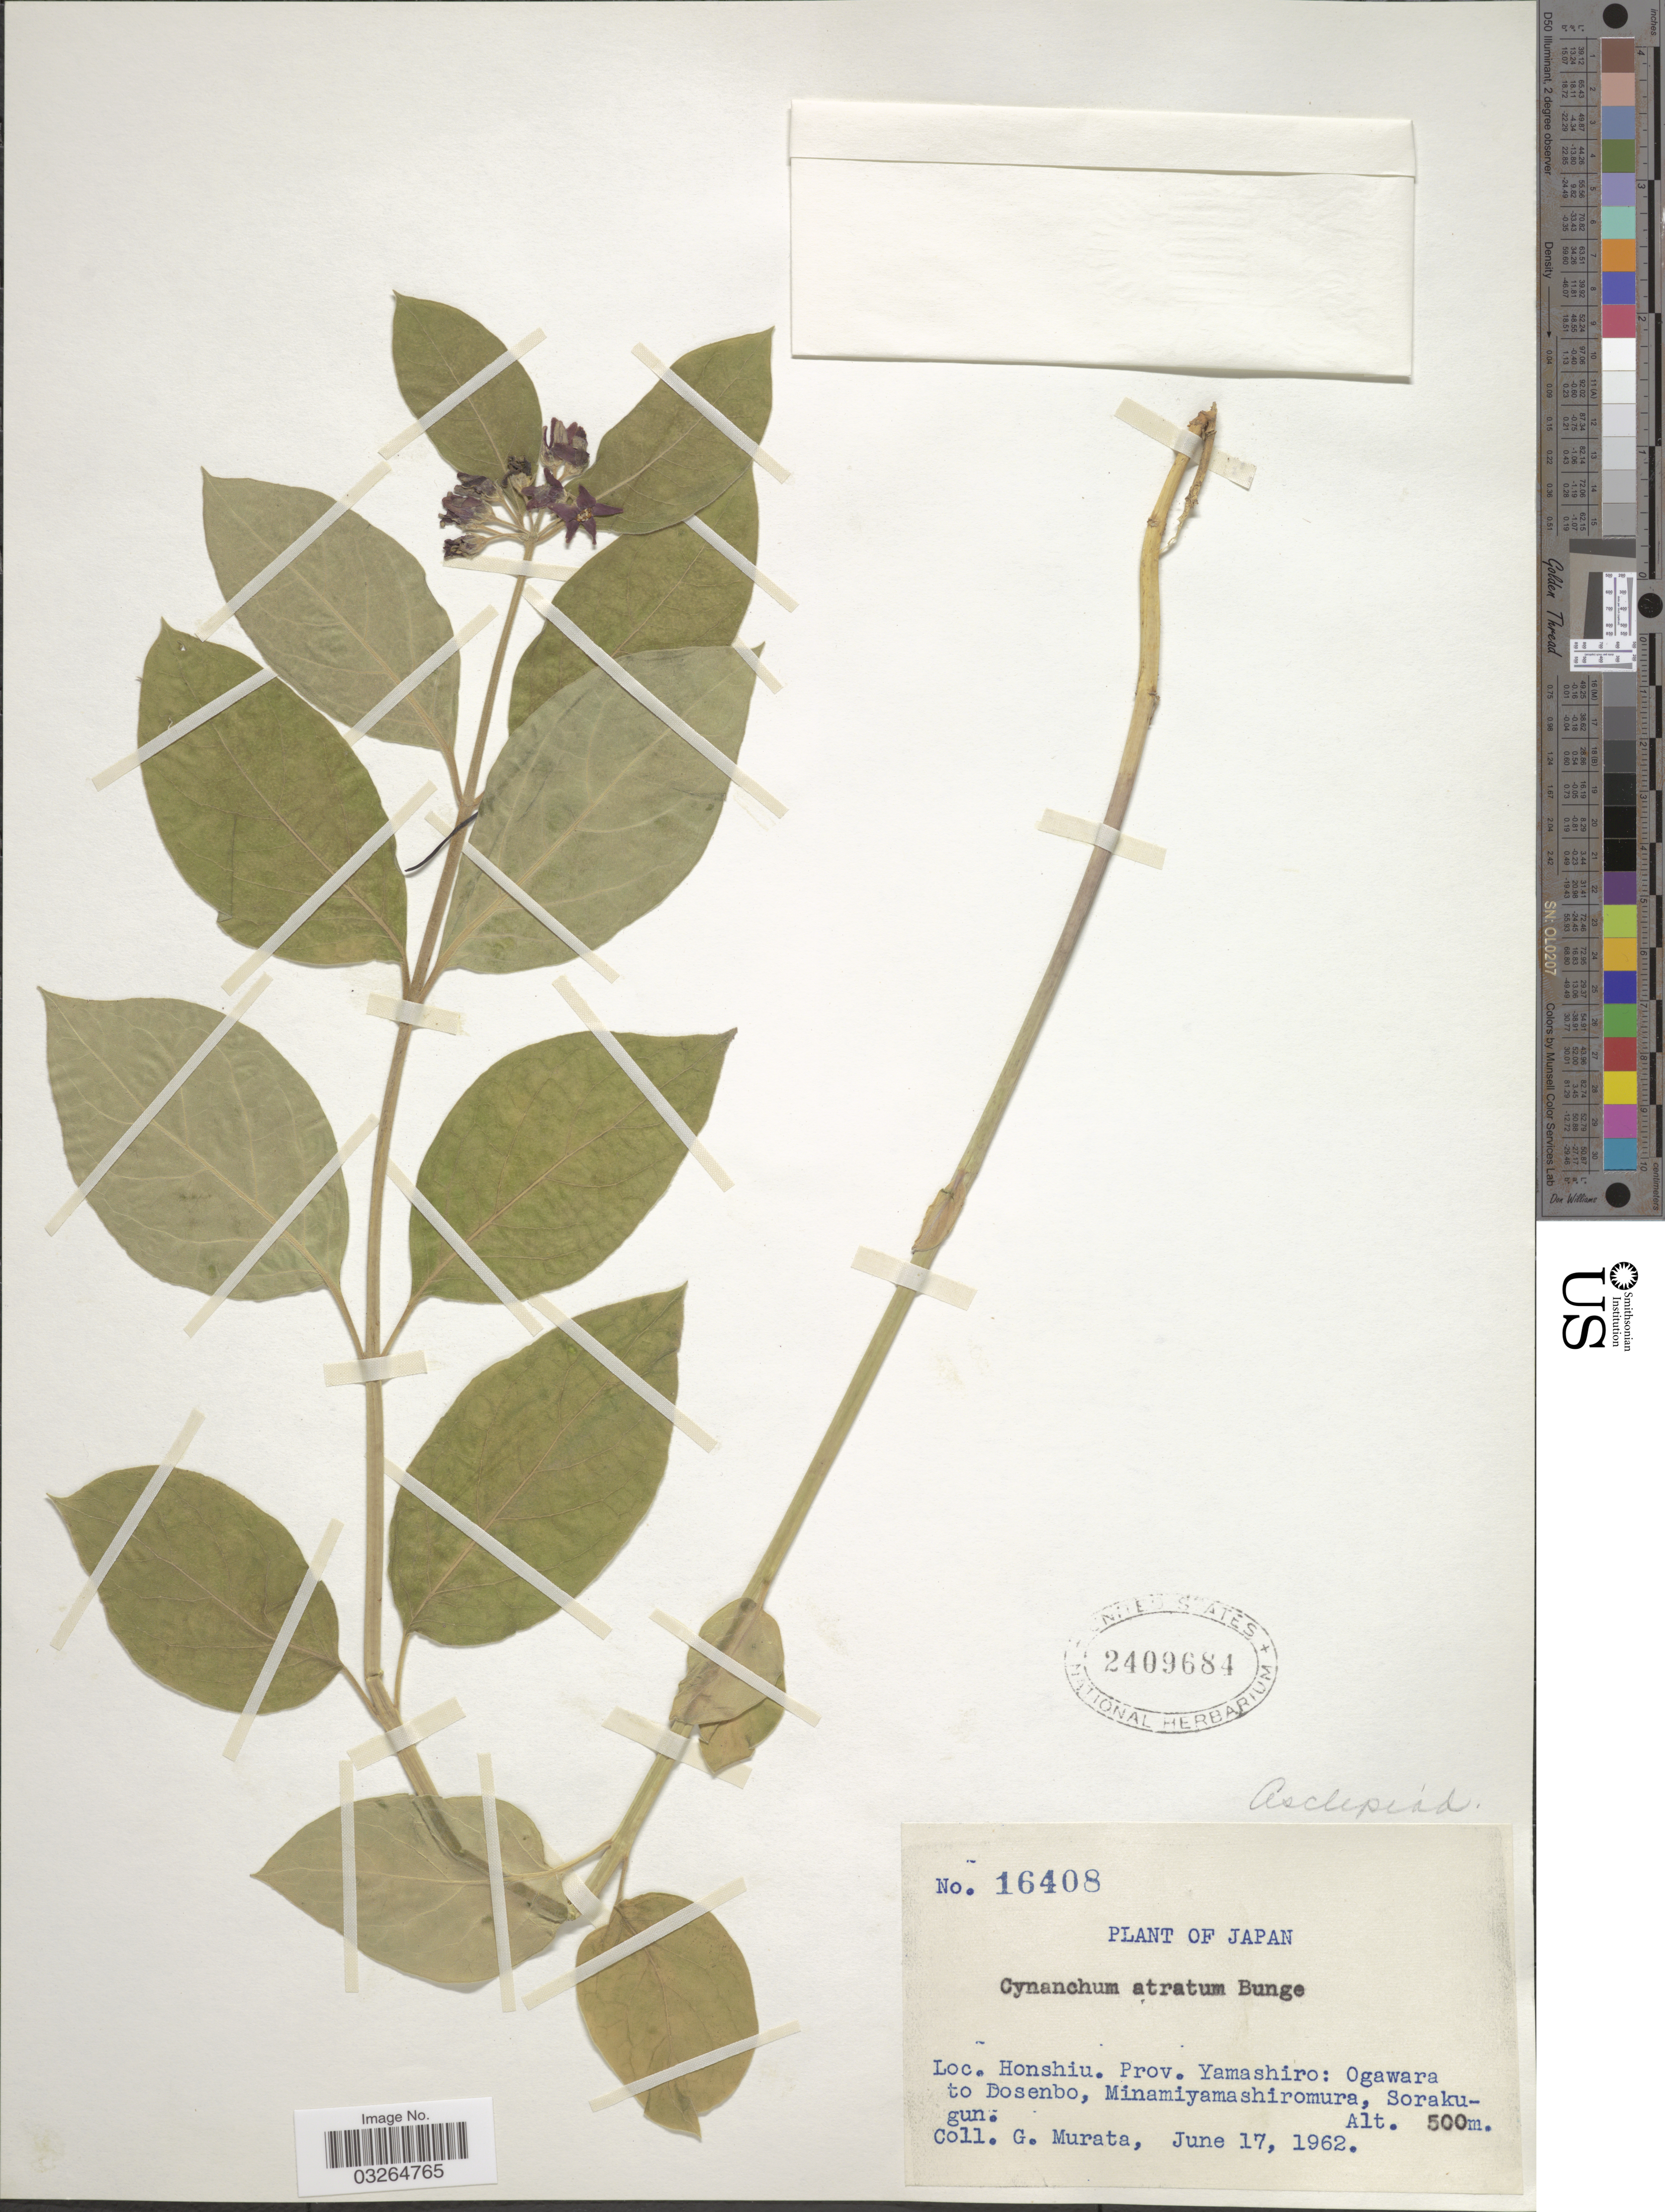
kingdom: Plantae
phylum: Tracheophyta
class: Magnoliopsida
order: Gentianales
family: Apocynaceae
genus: Cynanchum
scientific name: Cynanchum atratum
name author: Bunge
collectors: G. Murata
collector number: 16408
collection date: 1962-06-17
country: Japan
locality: Honshiu. Prov. Yamashiro: Ogawara to Dosenbo, Minamiyamashiromura, Sorakugun.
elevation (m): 500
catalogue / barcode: US 2409684